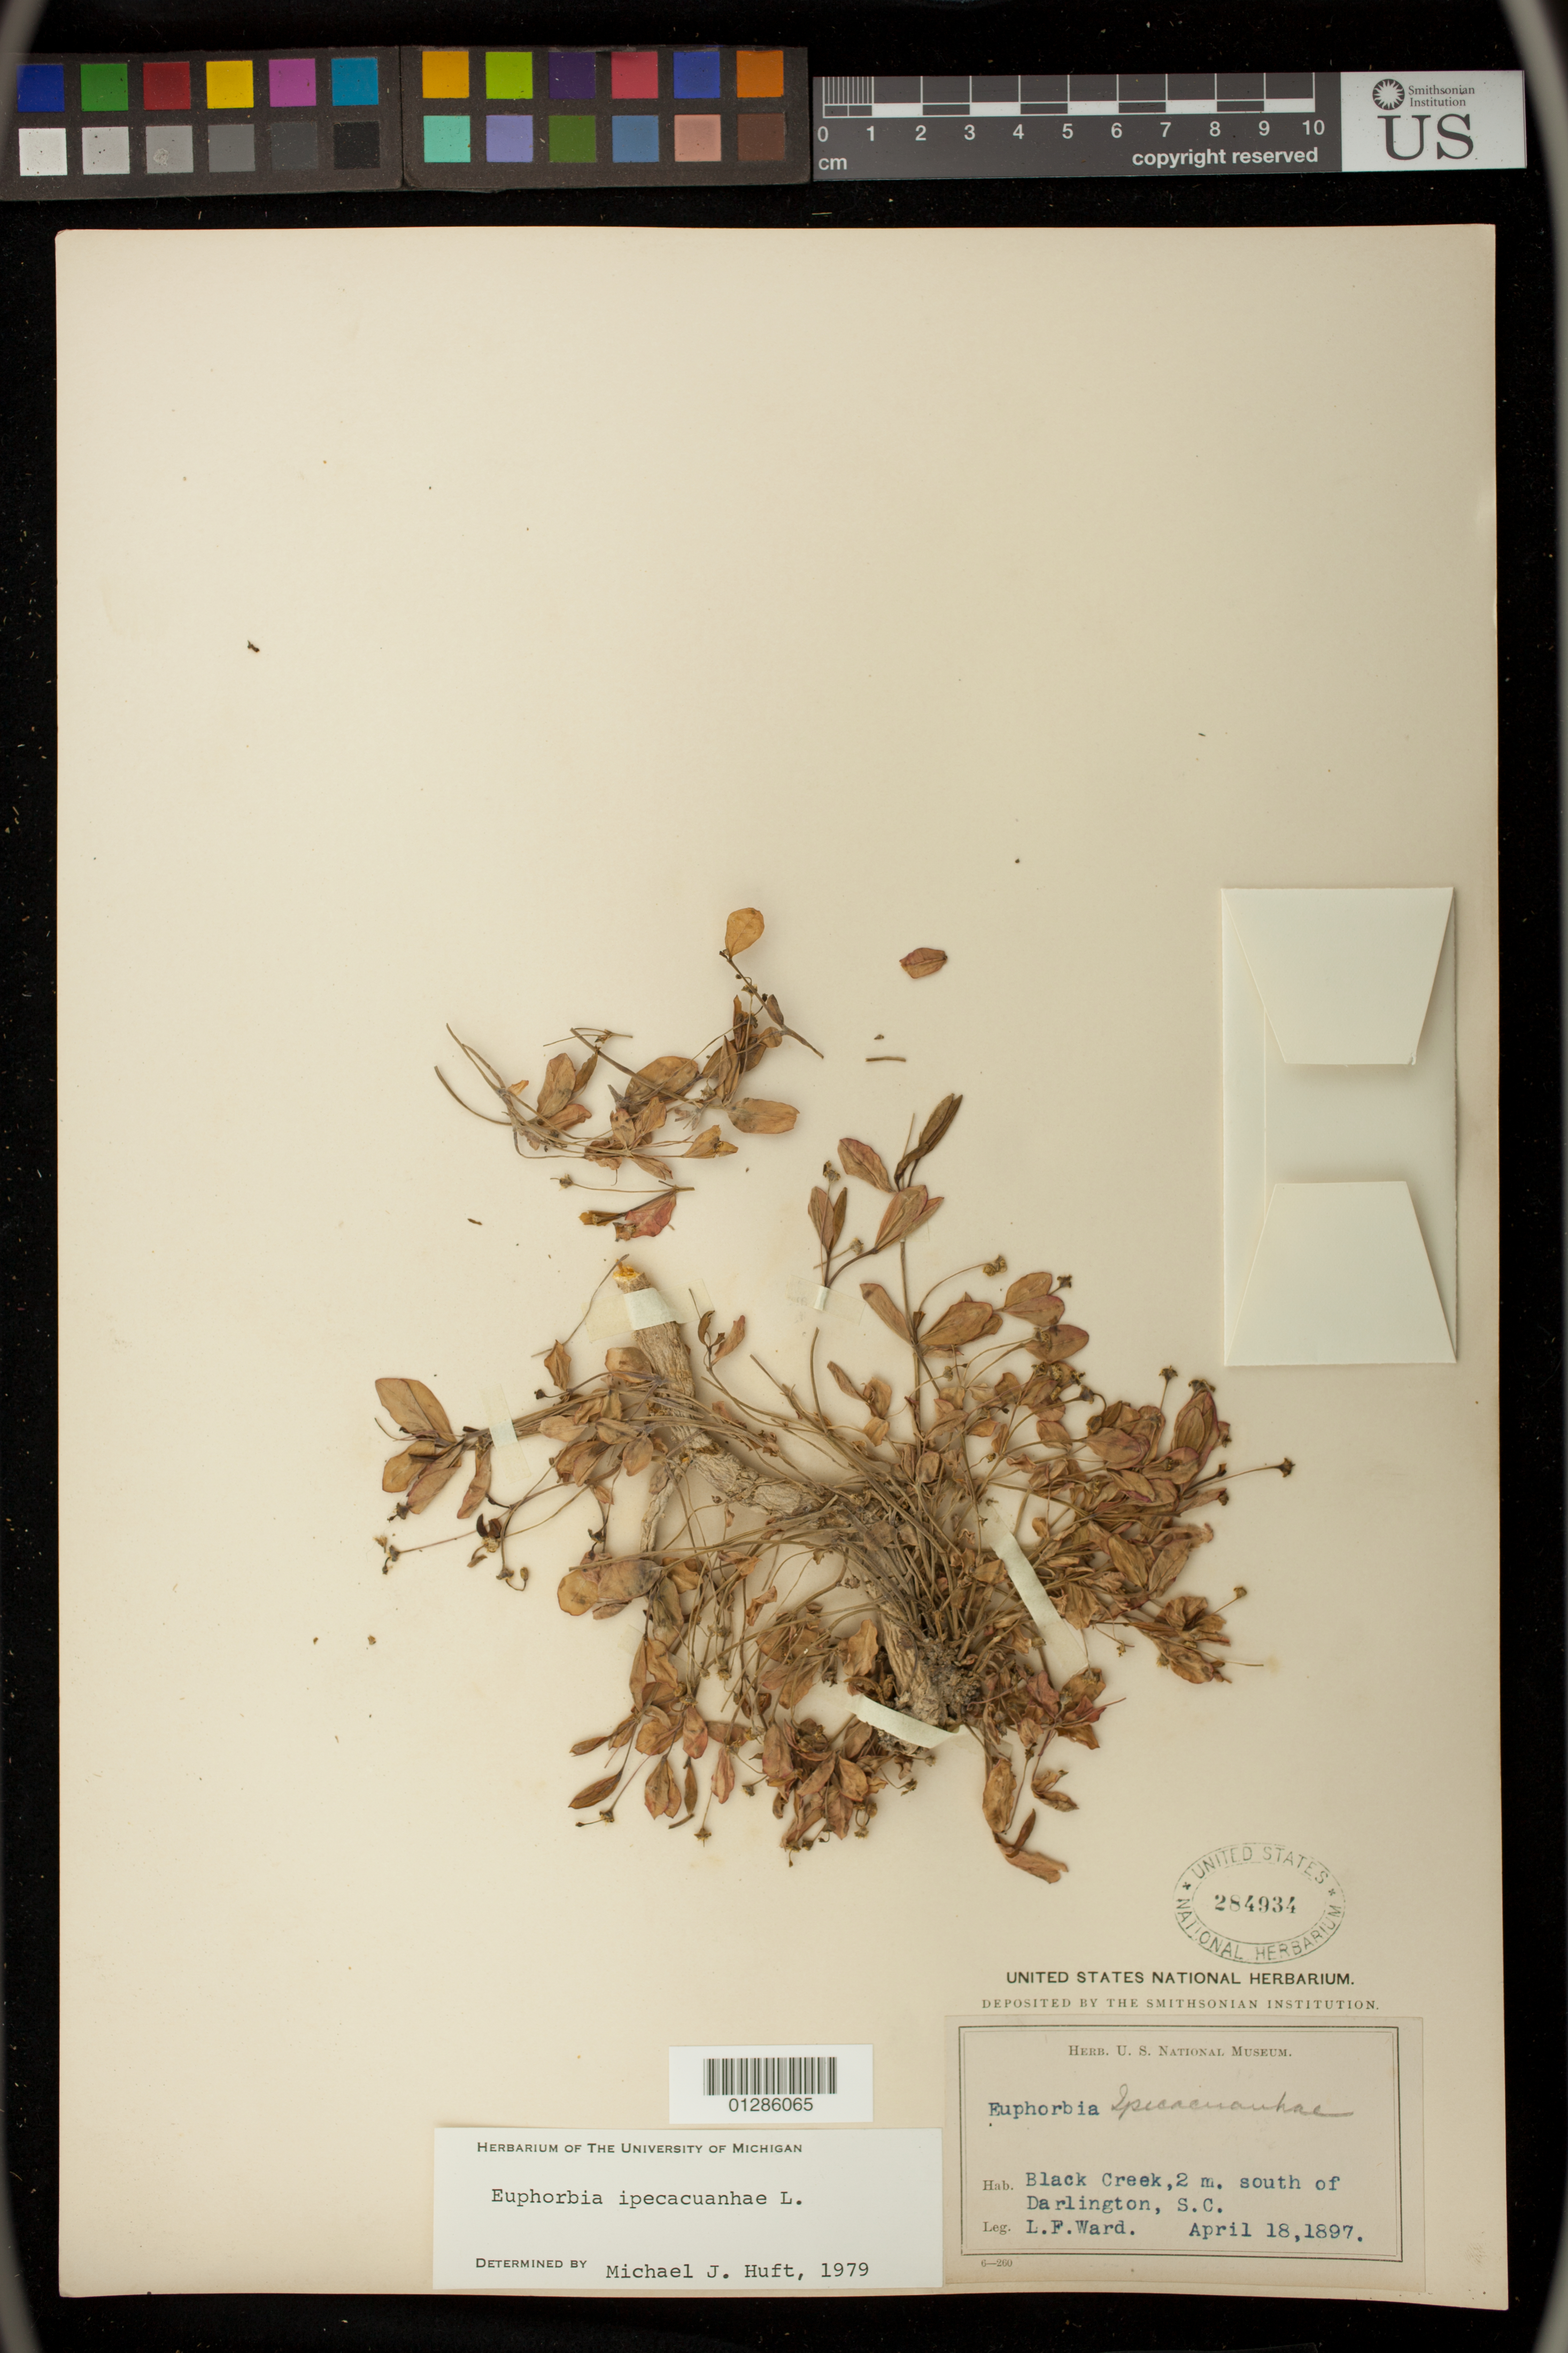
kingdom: Plantae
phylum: Tracheophyta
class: Magnoliopsida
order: Malpighiales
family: Euphorbiaceae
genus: Euphorbia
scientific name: Euphorbia ipecacuanhae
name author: L.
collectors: L. F. Ward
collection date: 1897-04-18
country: United States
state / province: South Carolina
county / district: Darlington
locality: Black Creek, 2 m. south of Darlington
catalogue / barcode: US 284934